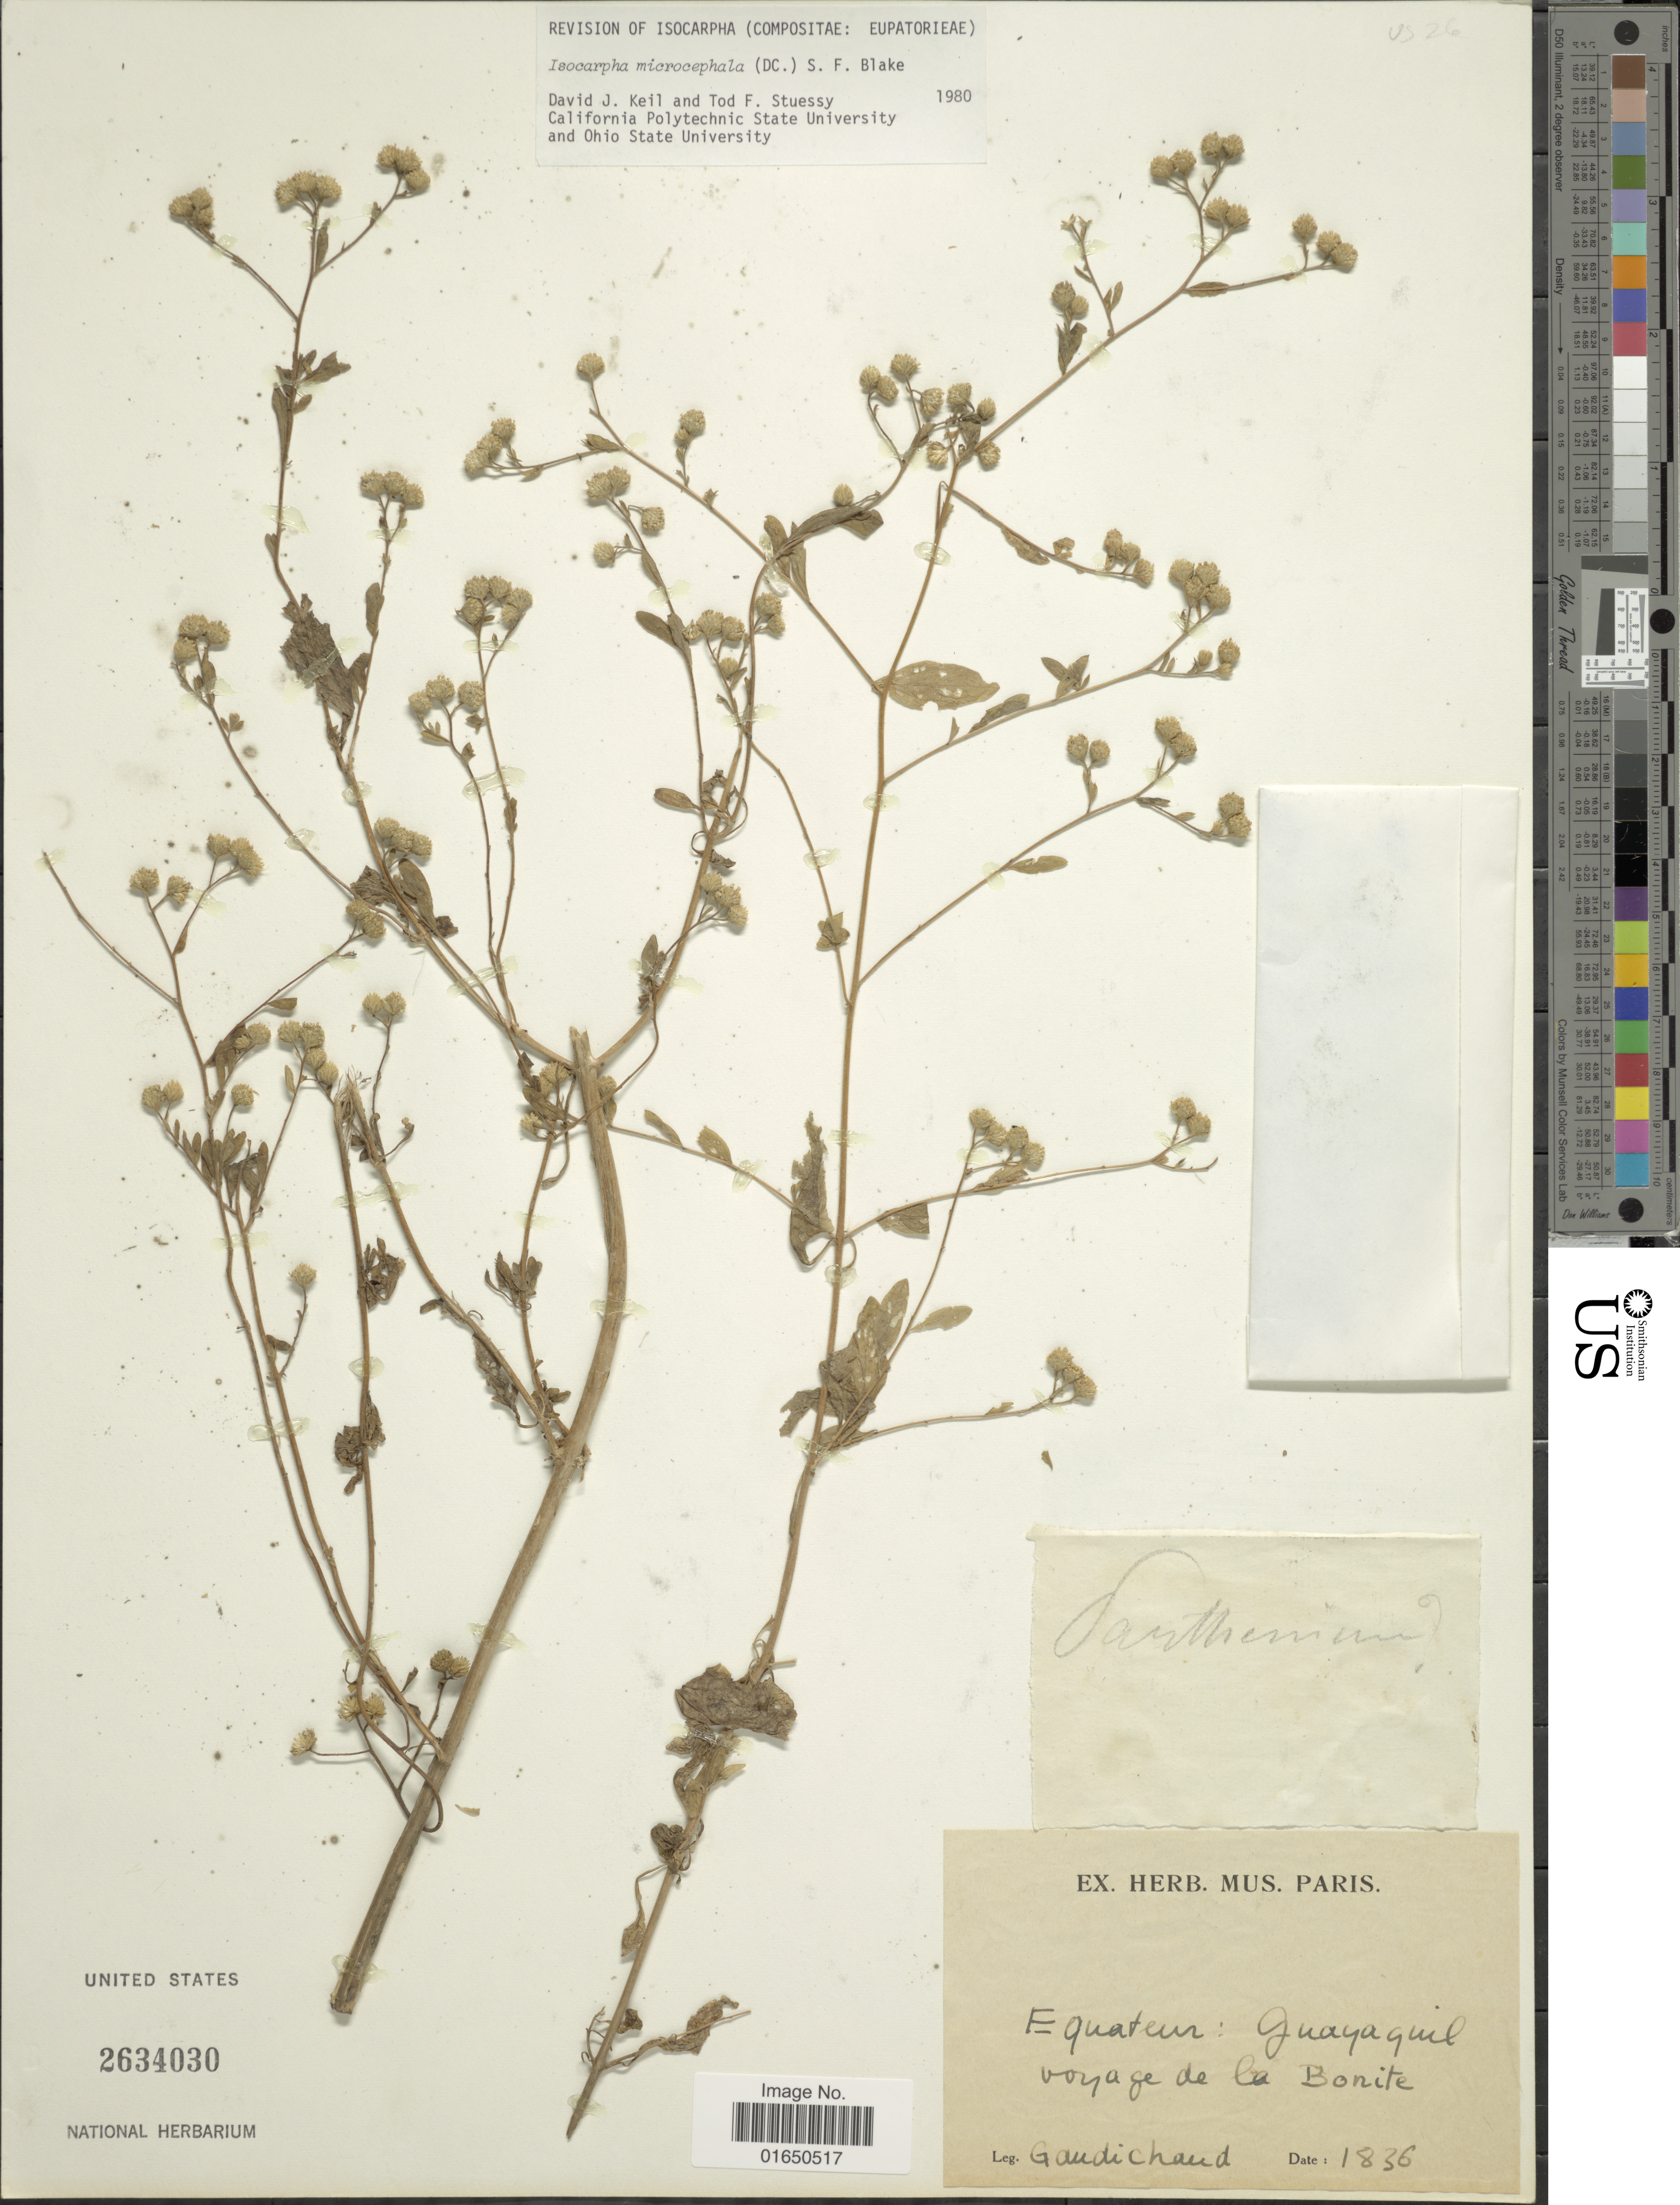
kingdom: Plantae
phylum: Tracheophyta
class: Magnoliopsida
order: Asterales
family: Asteraceae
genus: Isocarpha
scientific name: Isocarpha microcephala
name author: (DC.) S.F. Blake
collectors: -. Gaudichaud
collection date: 1836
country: Ecuador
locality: Guiayaquil voyage de la Bonite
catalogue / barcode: US 2634030